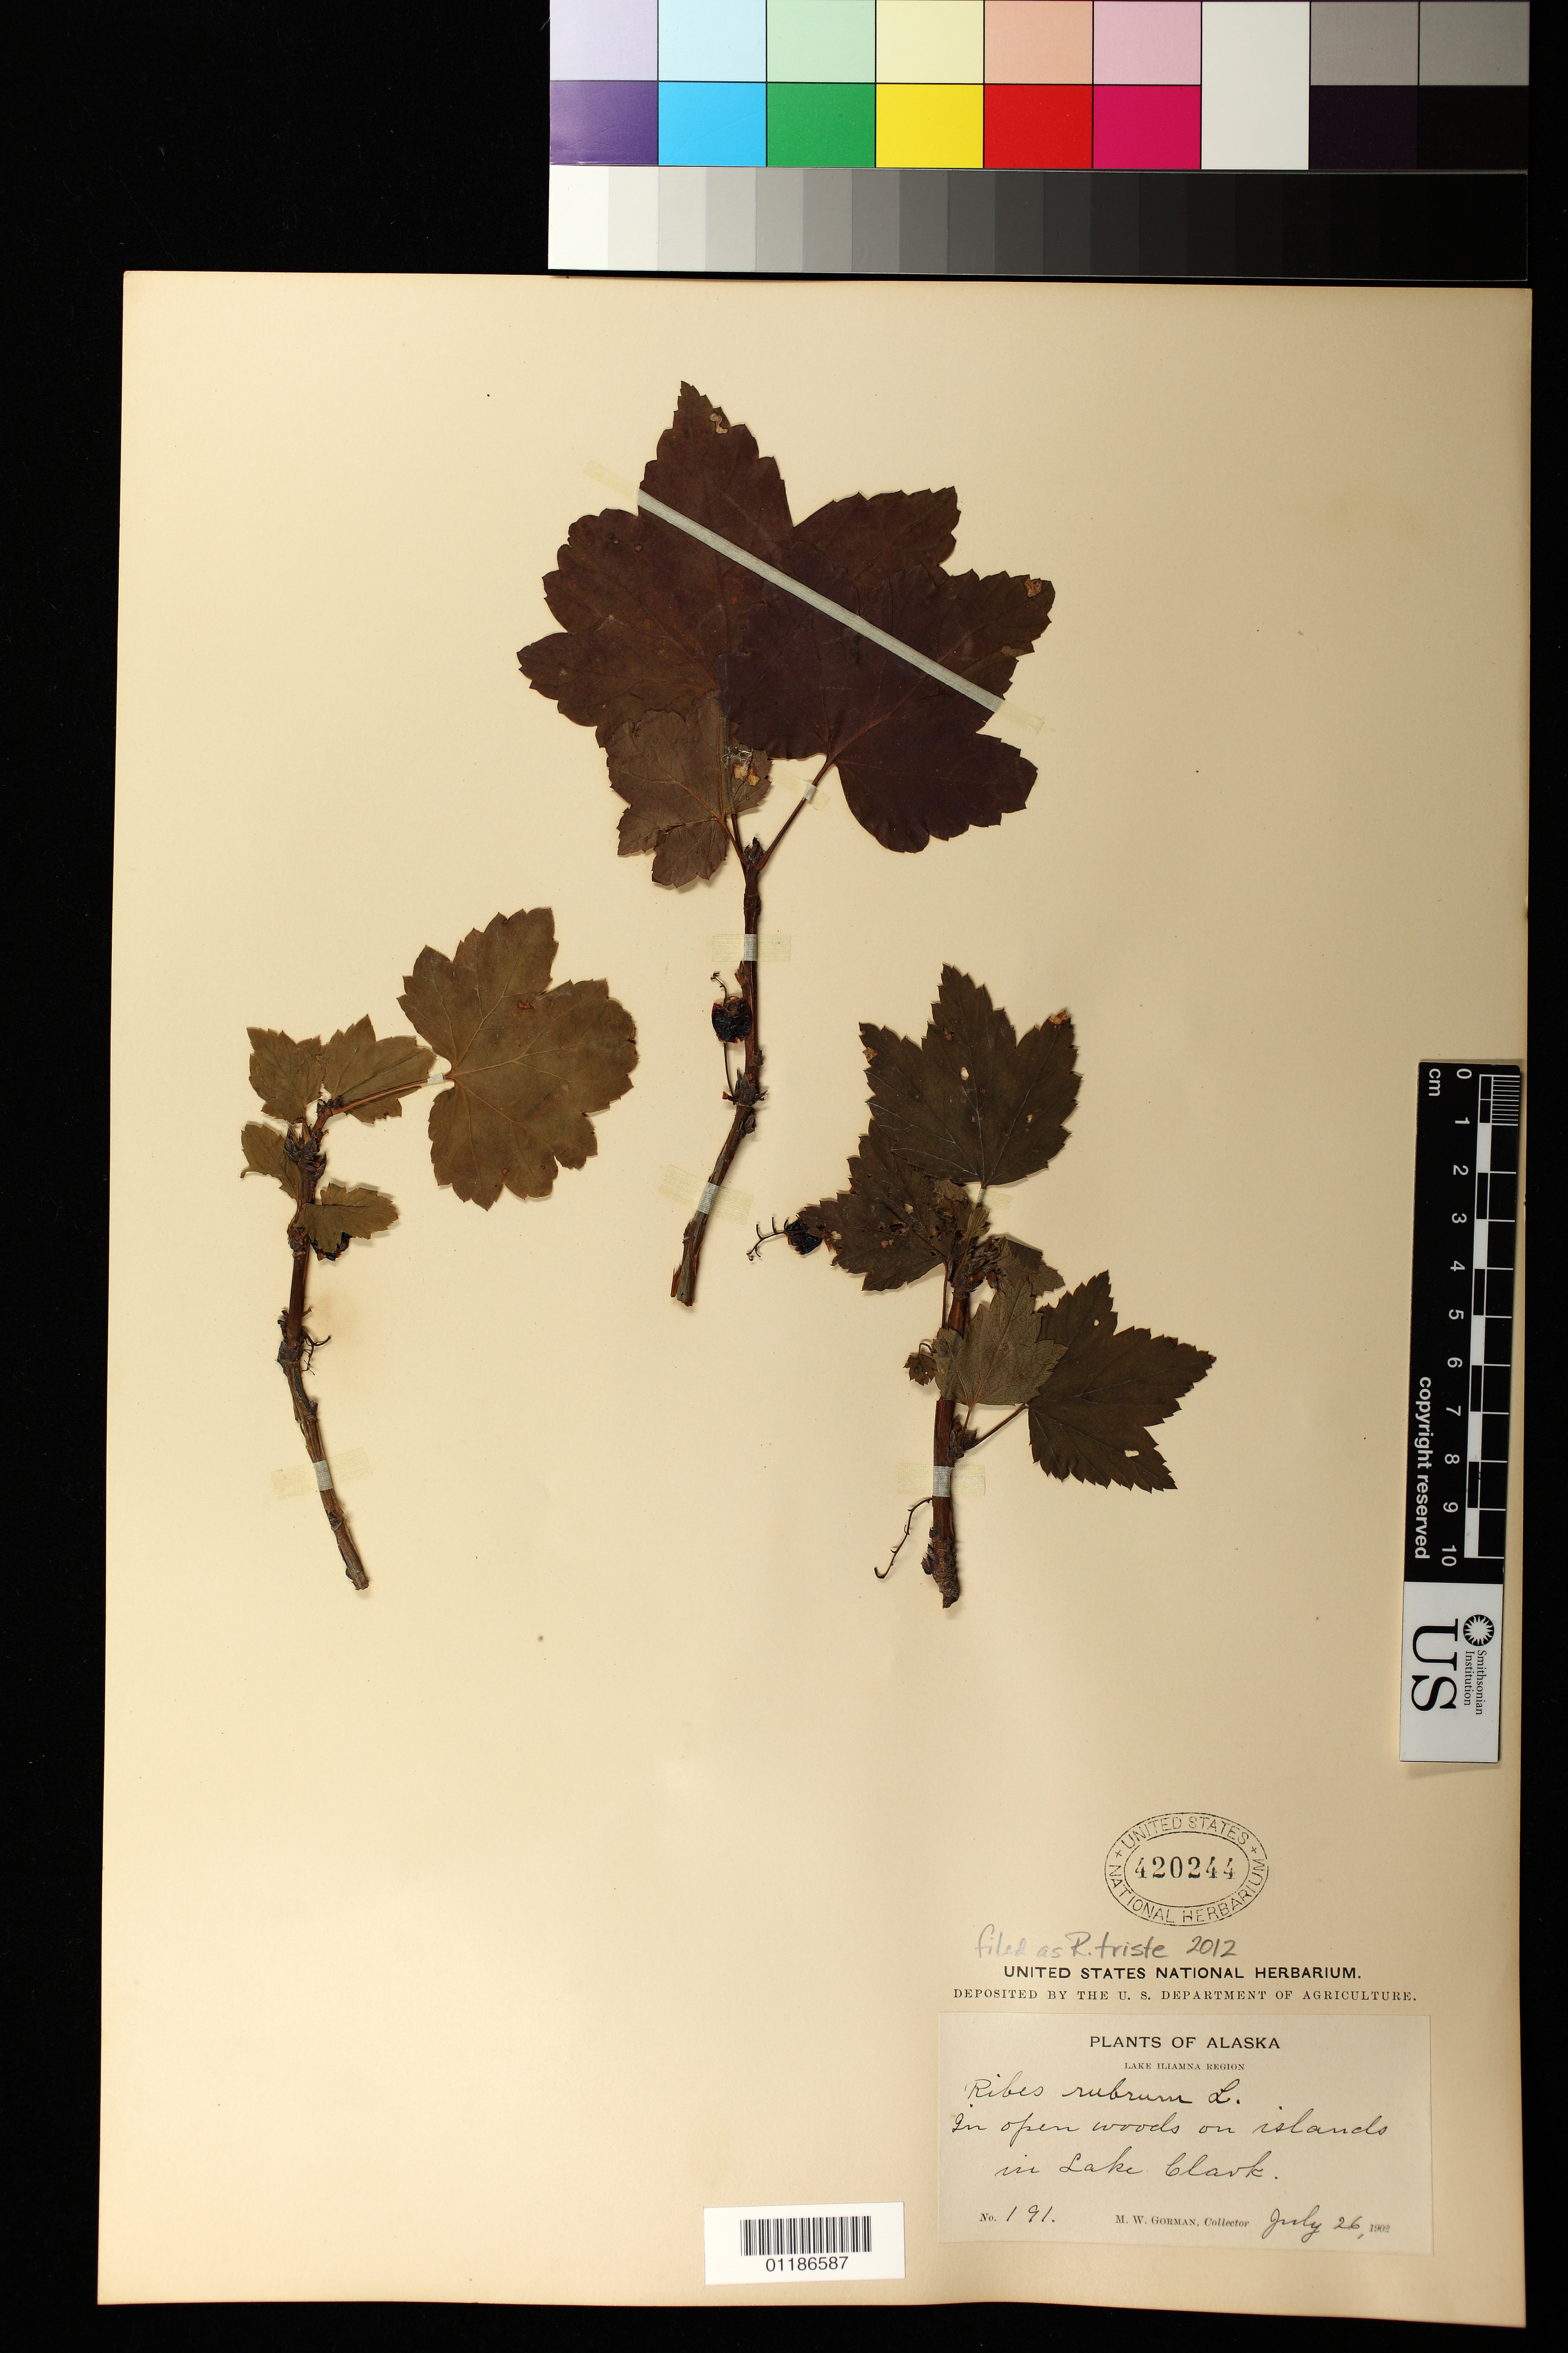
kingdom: Plantae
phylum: Tracheophyta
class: Magnoliopsida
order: Saxifragales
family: Grossulariaceae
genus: Ribes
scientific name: Ribes triste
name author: Pall.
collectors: M. W. Gorman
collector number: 191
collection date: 1902-07-26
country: United States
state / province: Alaska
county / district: Lake and Peninsula Borough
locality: In open woods on islands in Lake Clark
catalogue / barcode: US 420244